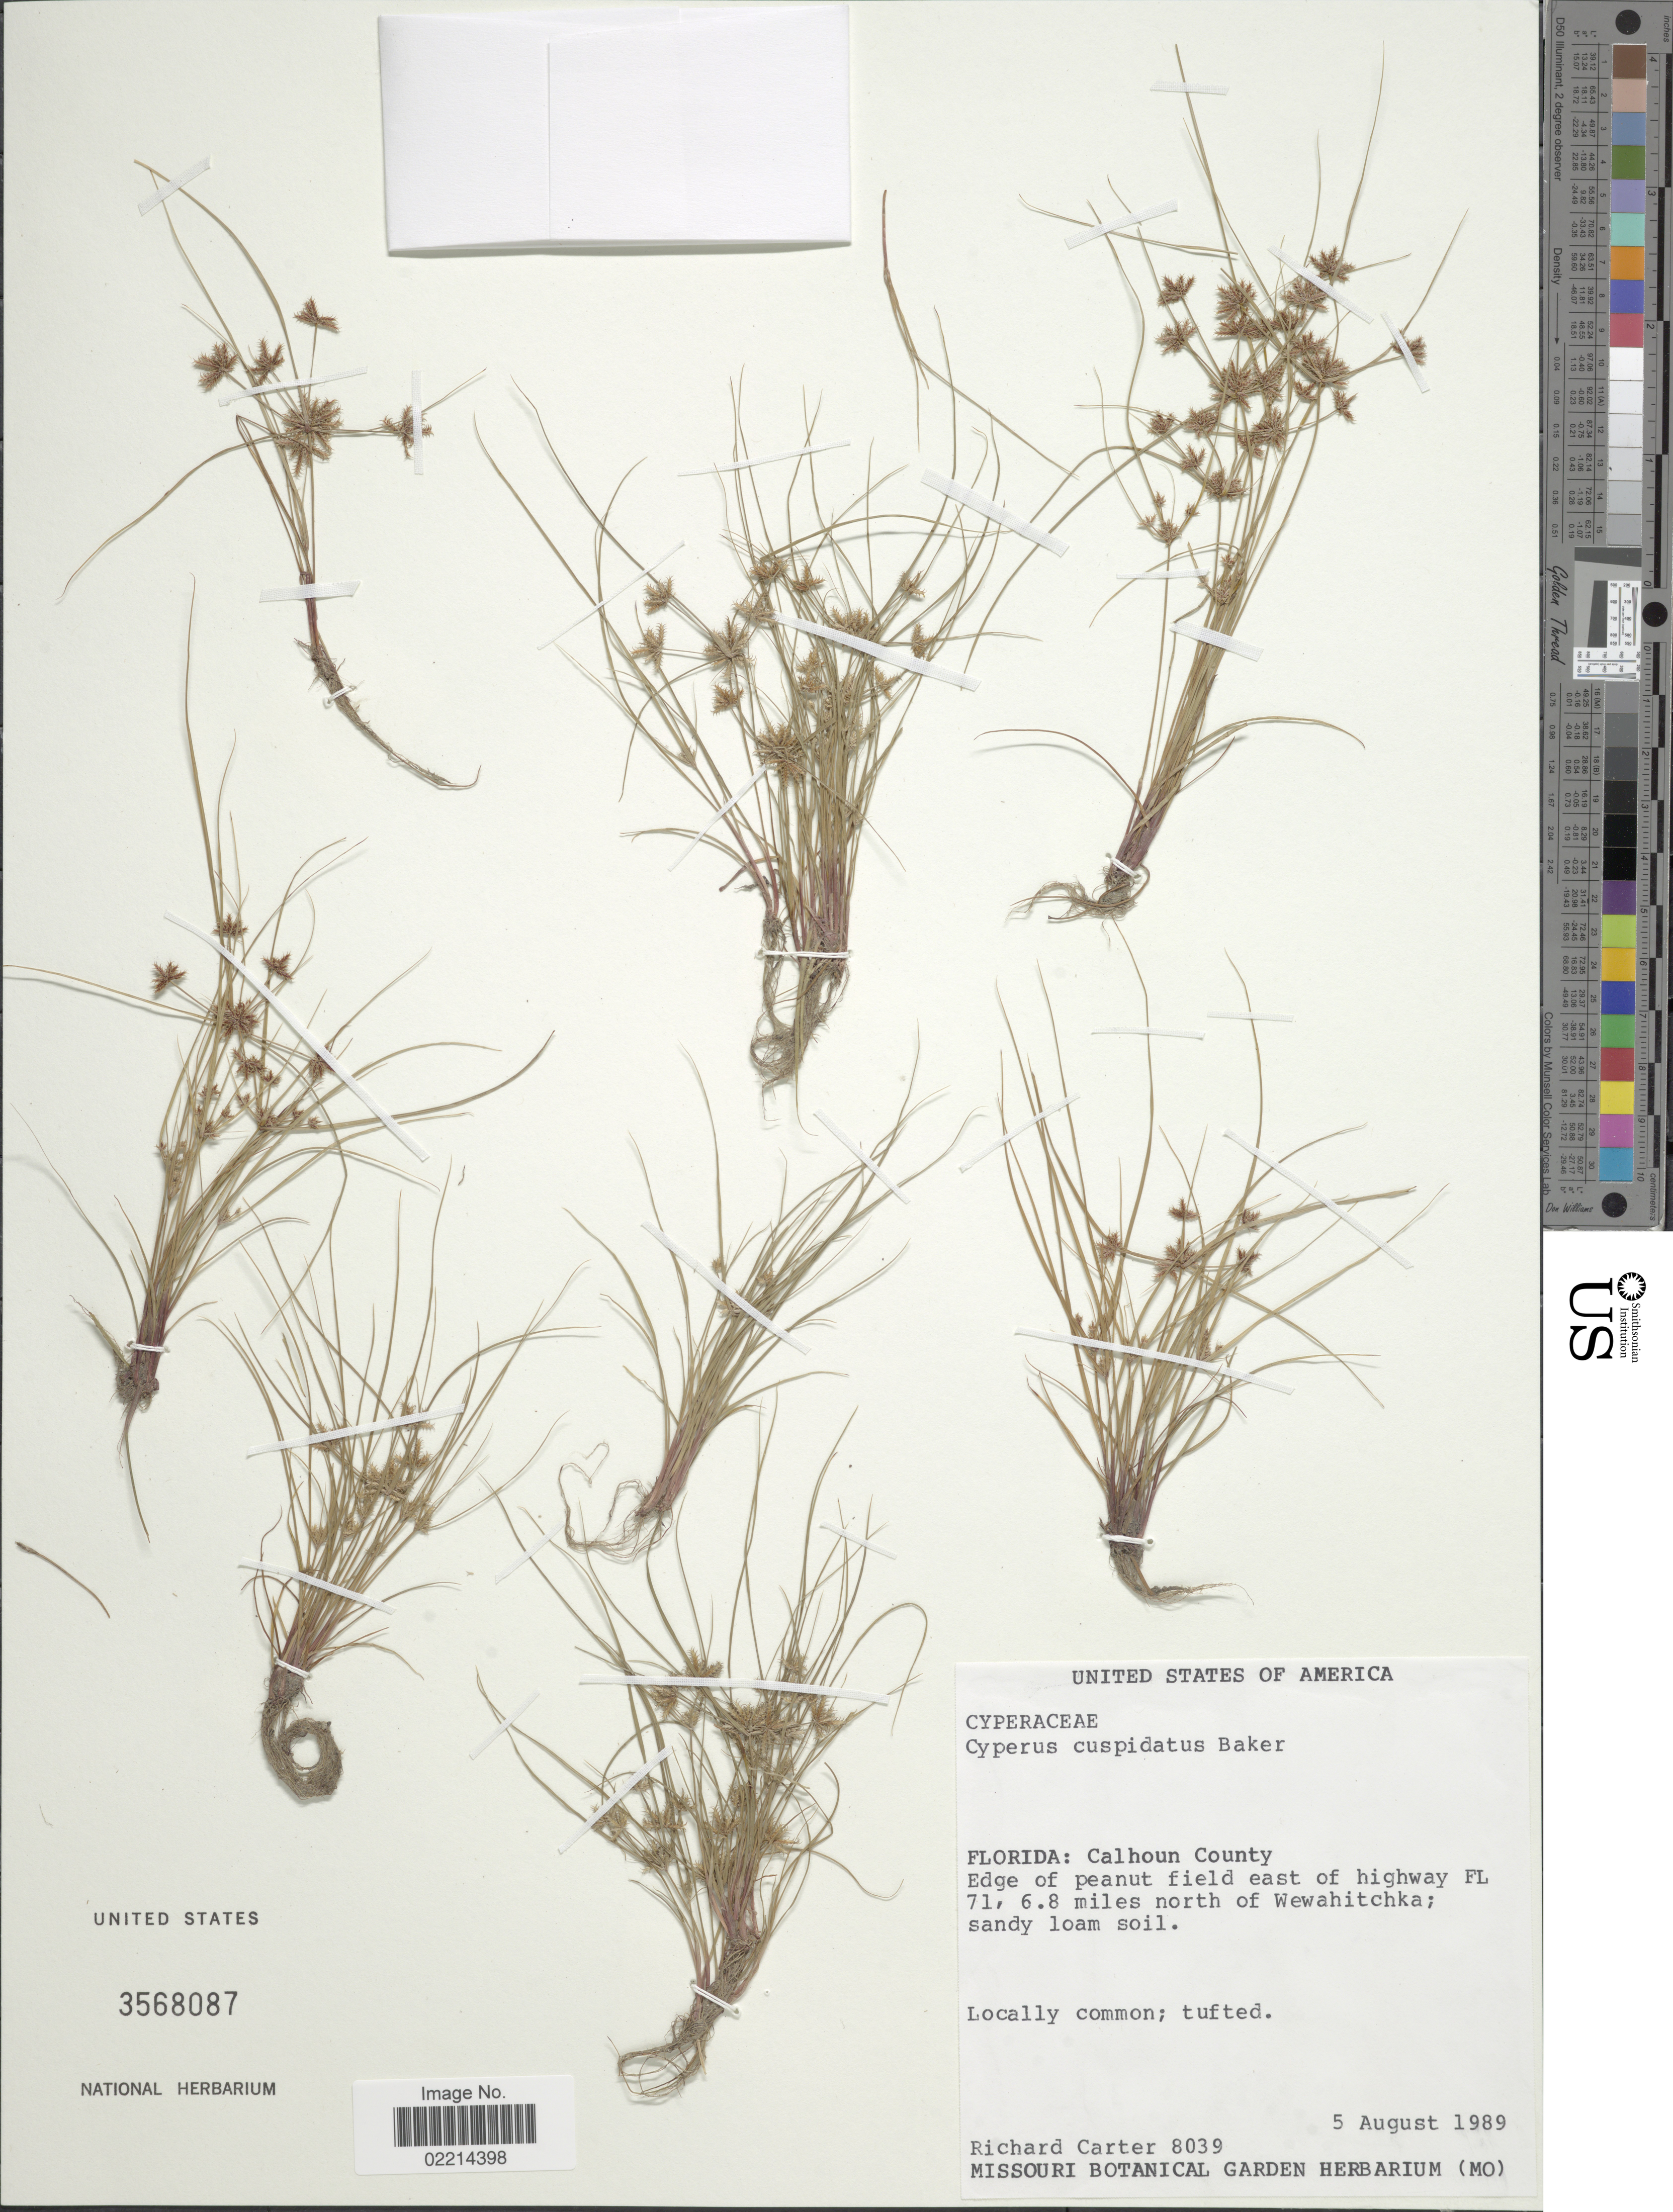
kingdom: Plantae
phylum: Tracheophyta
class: Liliopsida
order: Poales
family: Cyperaceae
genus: Cyperus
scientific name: Cyperus cuspidatus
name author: Kunth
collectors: R. Carter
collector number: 8039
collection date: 1989-08-05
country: United States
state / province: Florida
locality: Calhoun County, Edge of peanut field east of highway FL 71, 6.8 miles north of Wewahitchka; sandy loam soil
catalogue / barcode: US 3568087